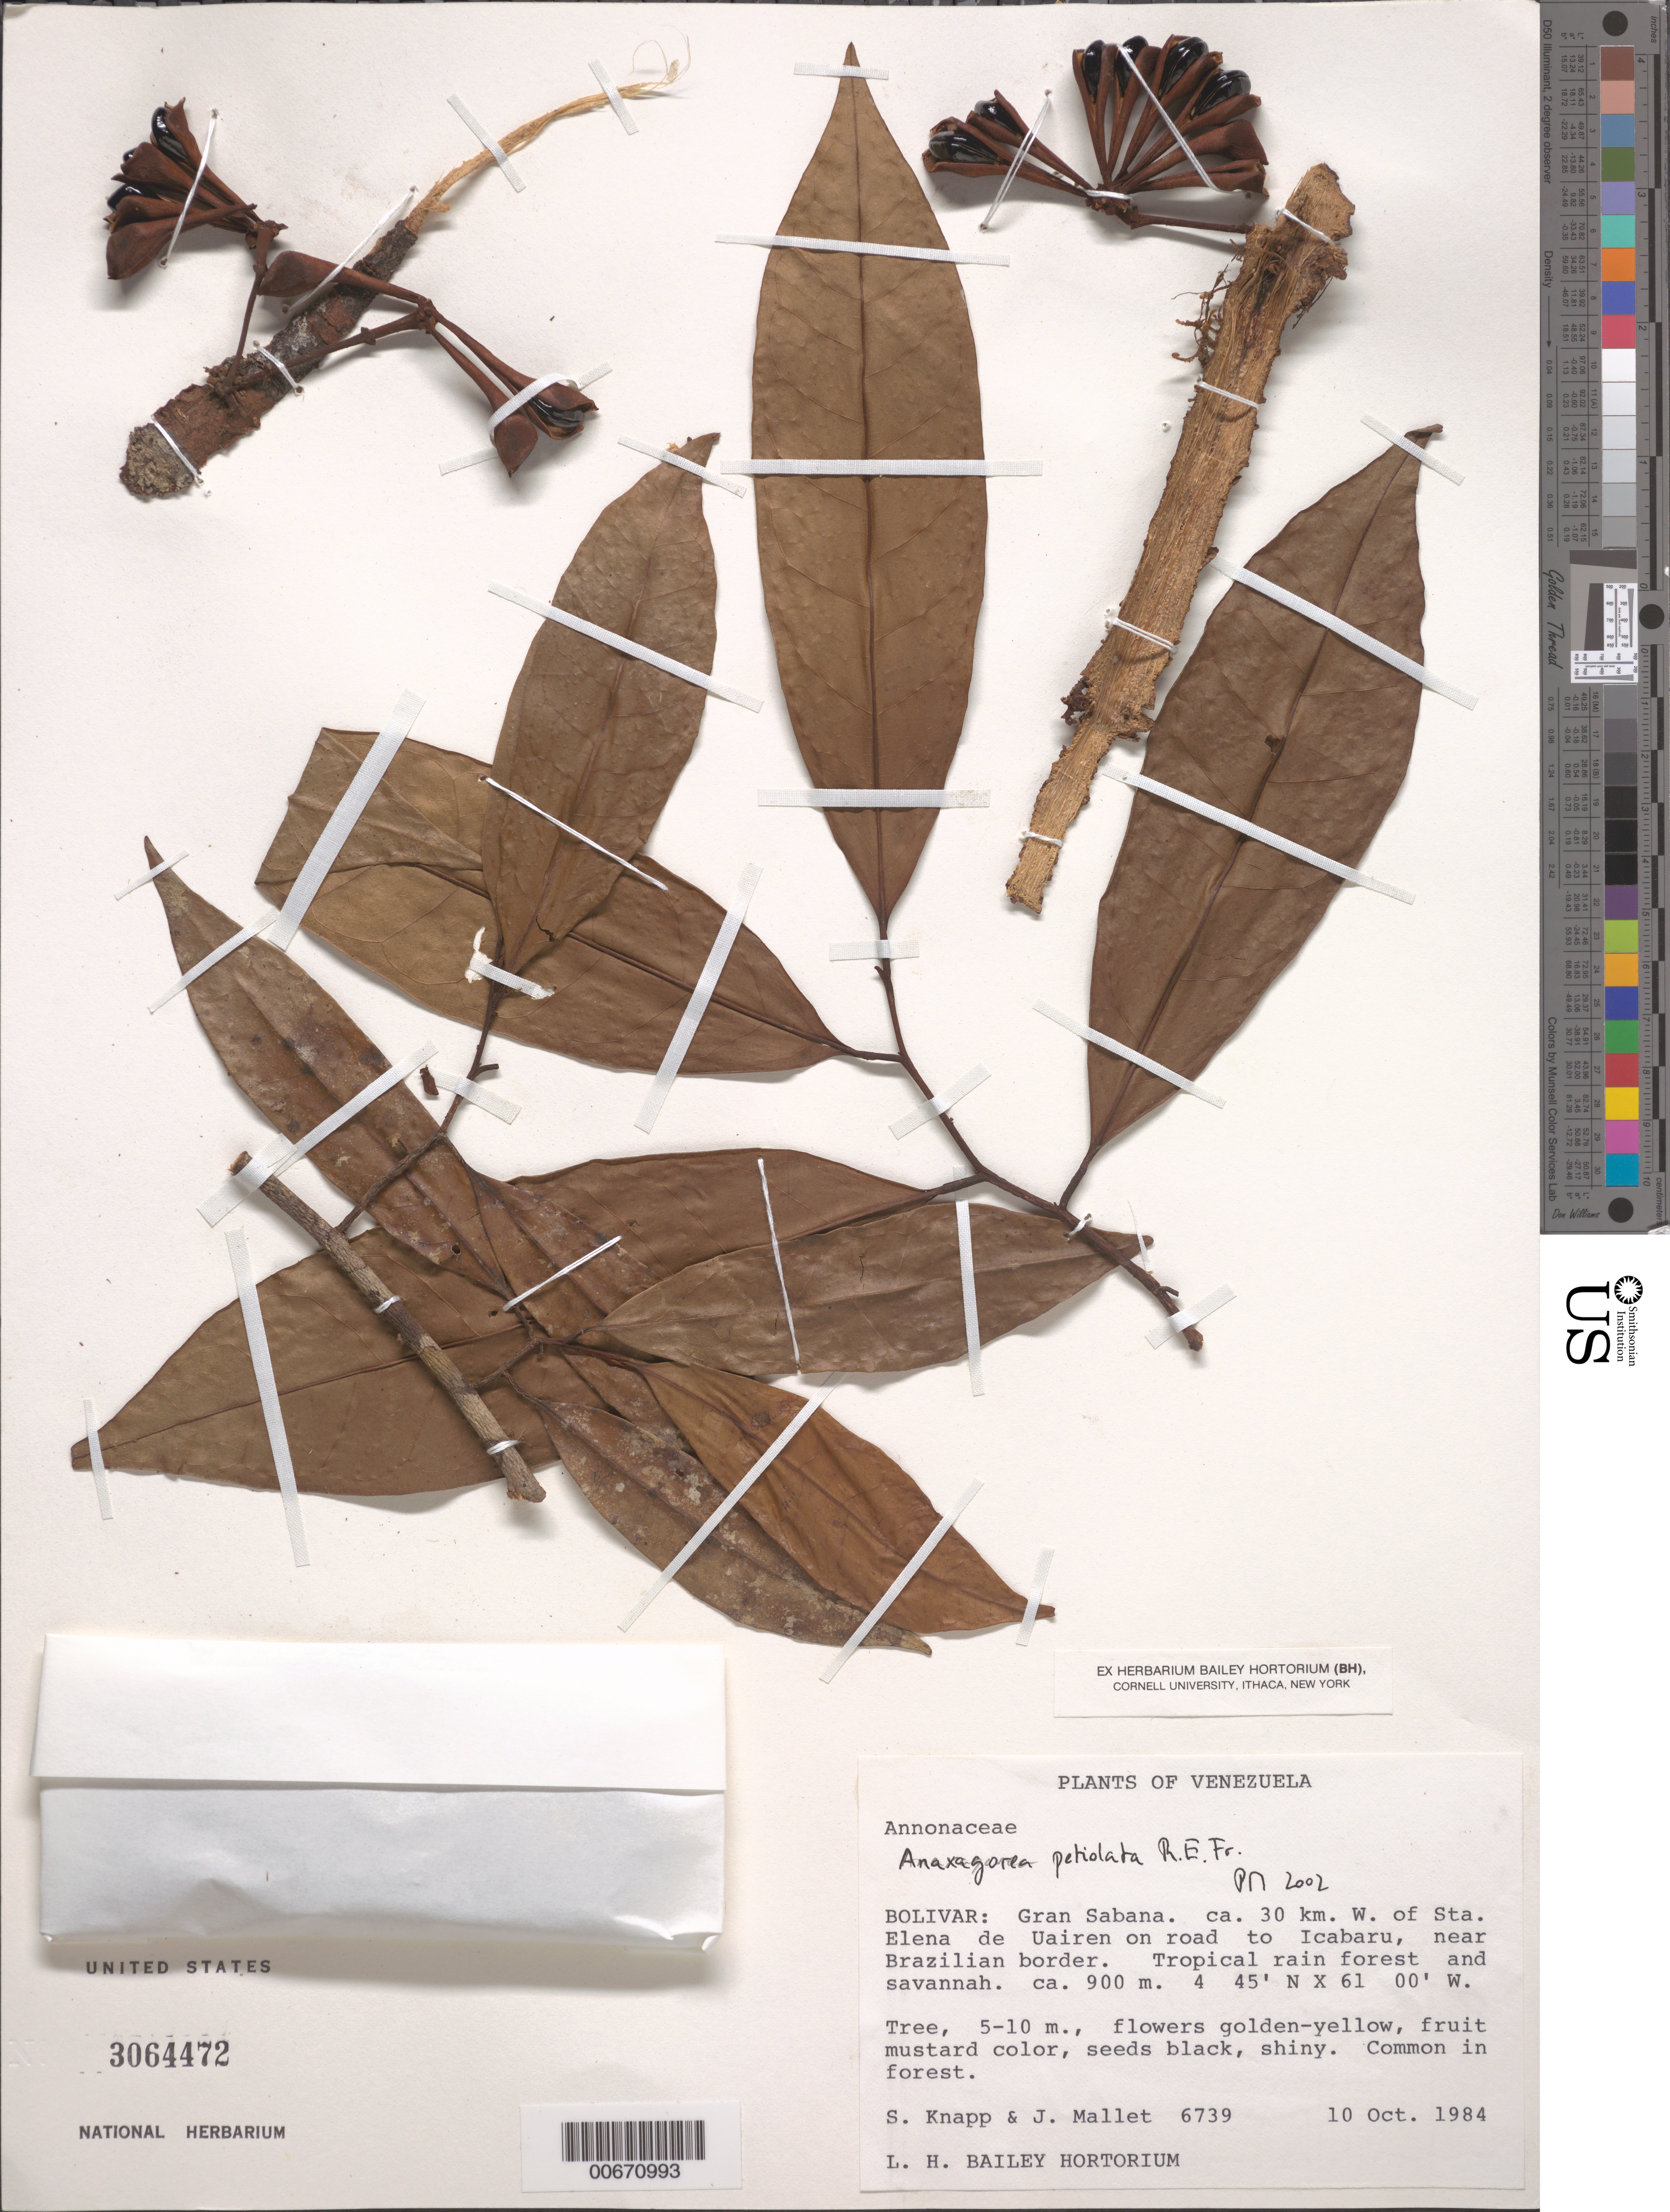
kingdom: Plantae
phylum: Tracheophyta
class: Magnoliopsida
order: Magnoliales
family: Annonaceae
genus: Anaxagorea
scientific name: Anaxagorea petiolata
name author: R.E. Fr.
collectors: S. Knapp & J. Mallet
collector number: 6739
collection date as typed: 10 Oct 1984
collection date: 1984-10-10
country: Venezuela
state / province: Bolívar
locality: Gran Sabana, W of Sta. Elena de Uairen of road to Icabaru, near Brazilian border.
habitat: Tropical rain forest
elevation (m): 900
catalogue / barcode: US 3064472